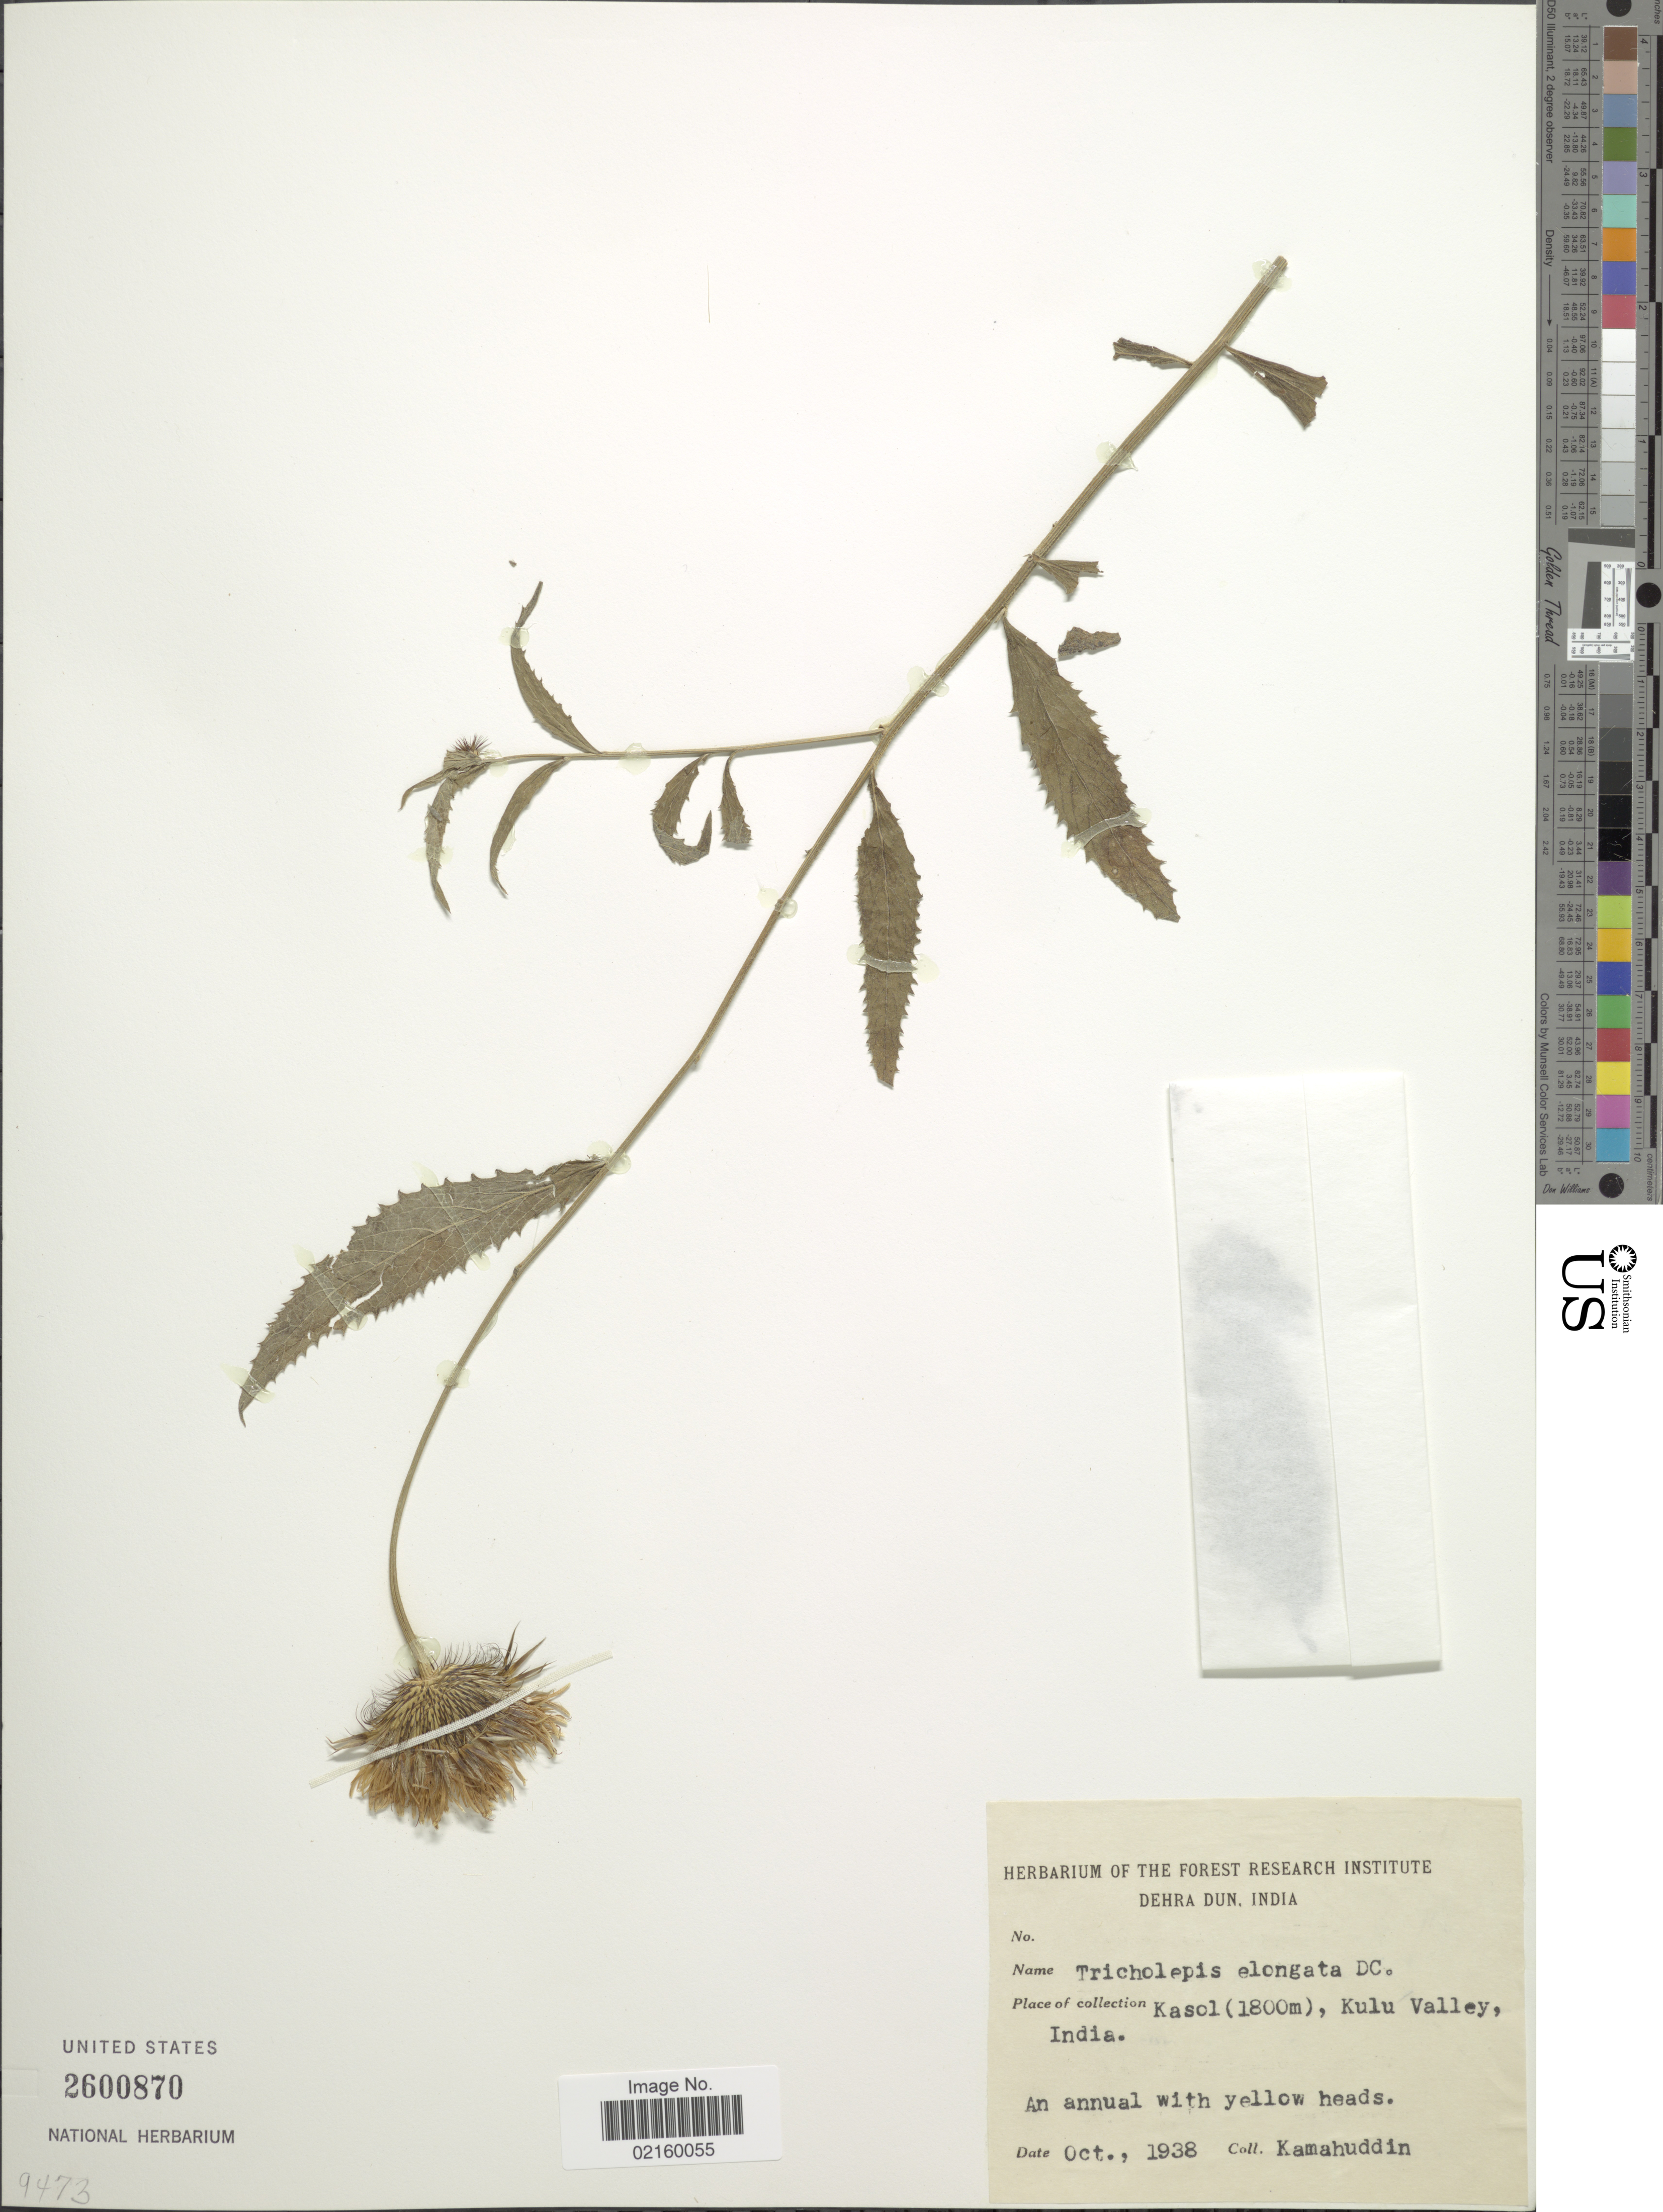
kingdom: Plantae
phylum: Tracheophyta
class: Magnoliopsida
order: Asterales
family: Asteraceae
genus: Tricholepis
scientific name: Tricholepis elongata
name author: DC.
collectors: Kamahuddin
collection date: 1938-10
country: India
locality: Kasol, Kulu Valley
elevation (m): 1800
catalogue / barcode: US 2600870